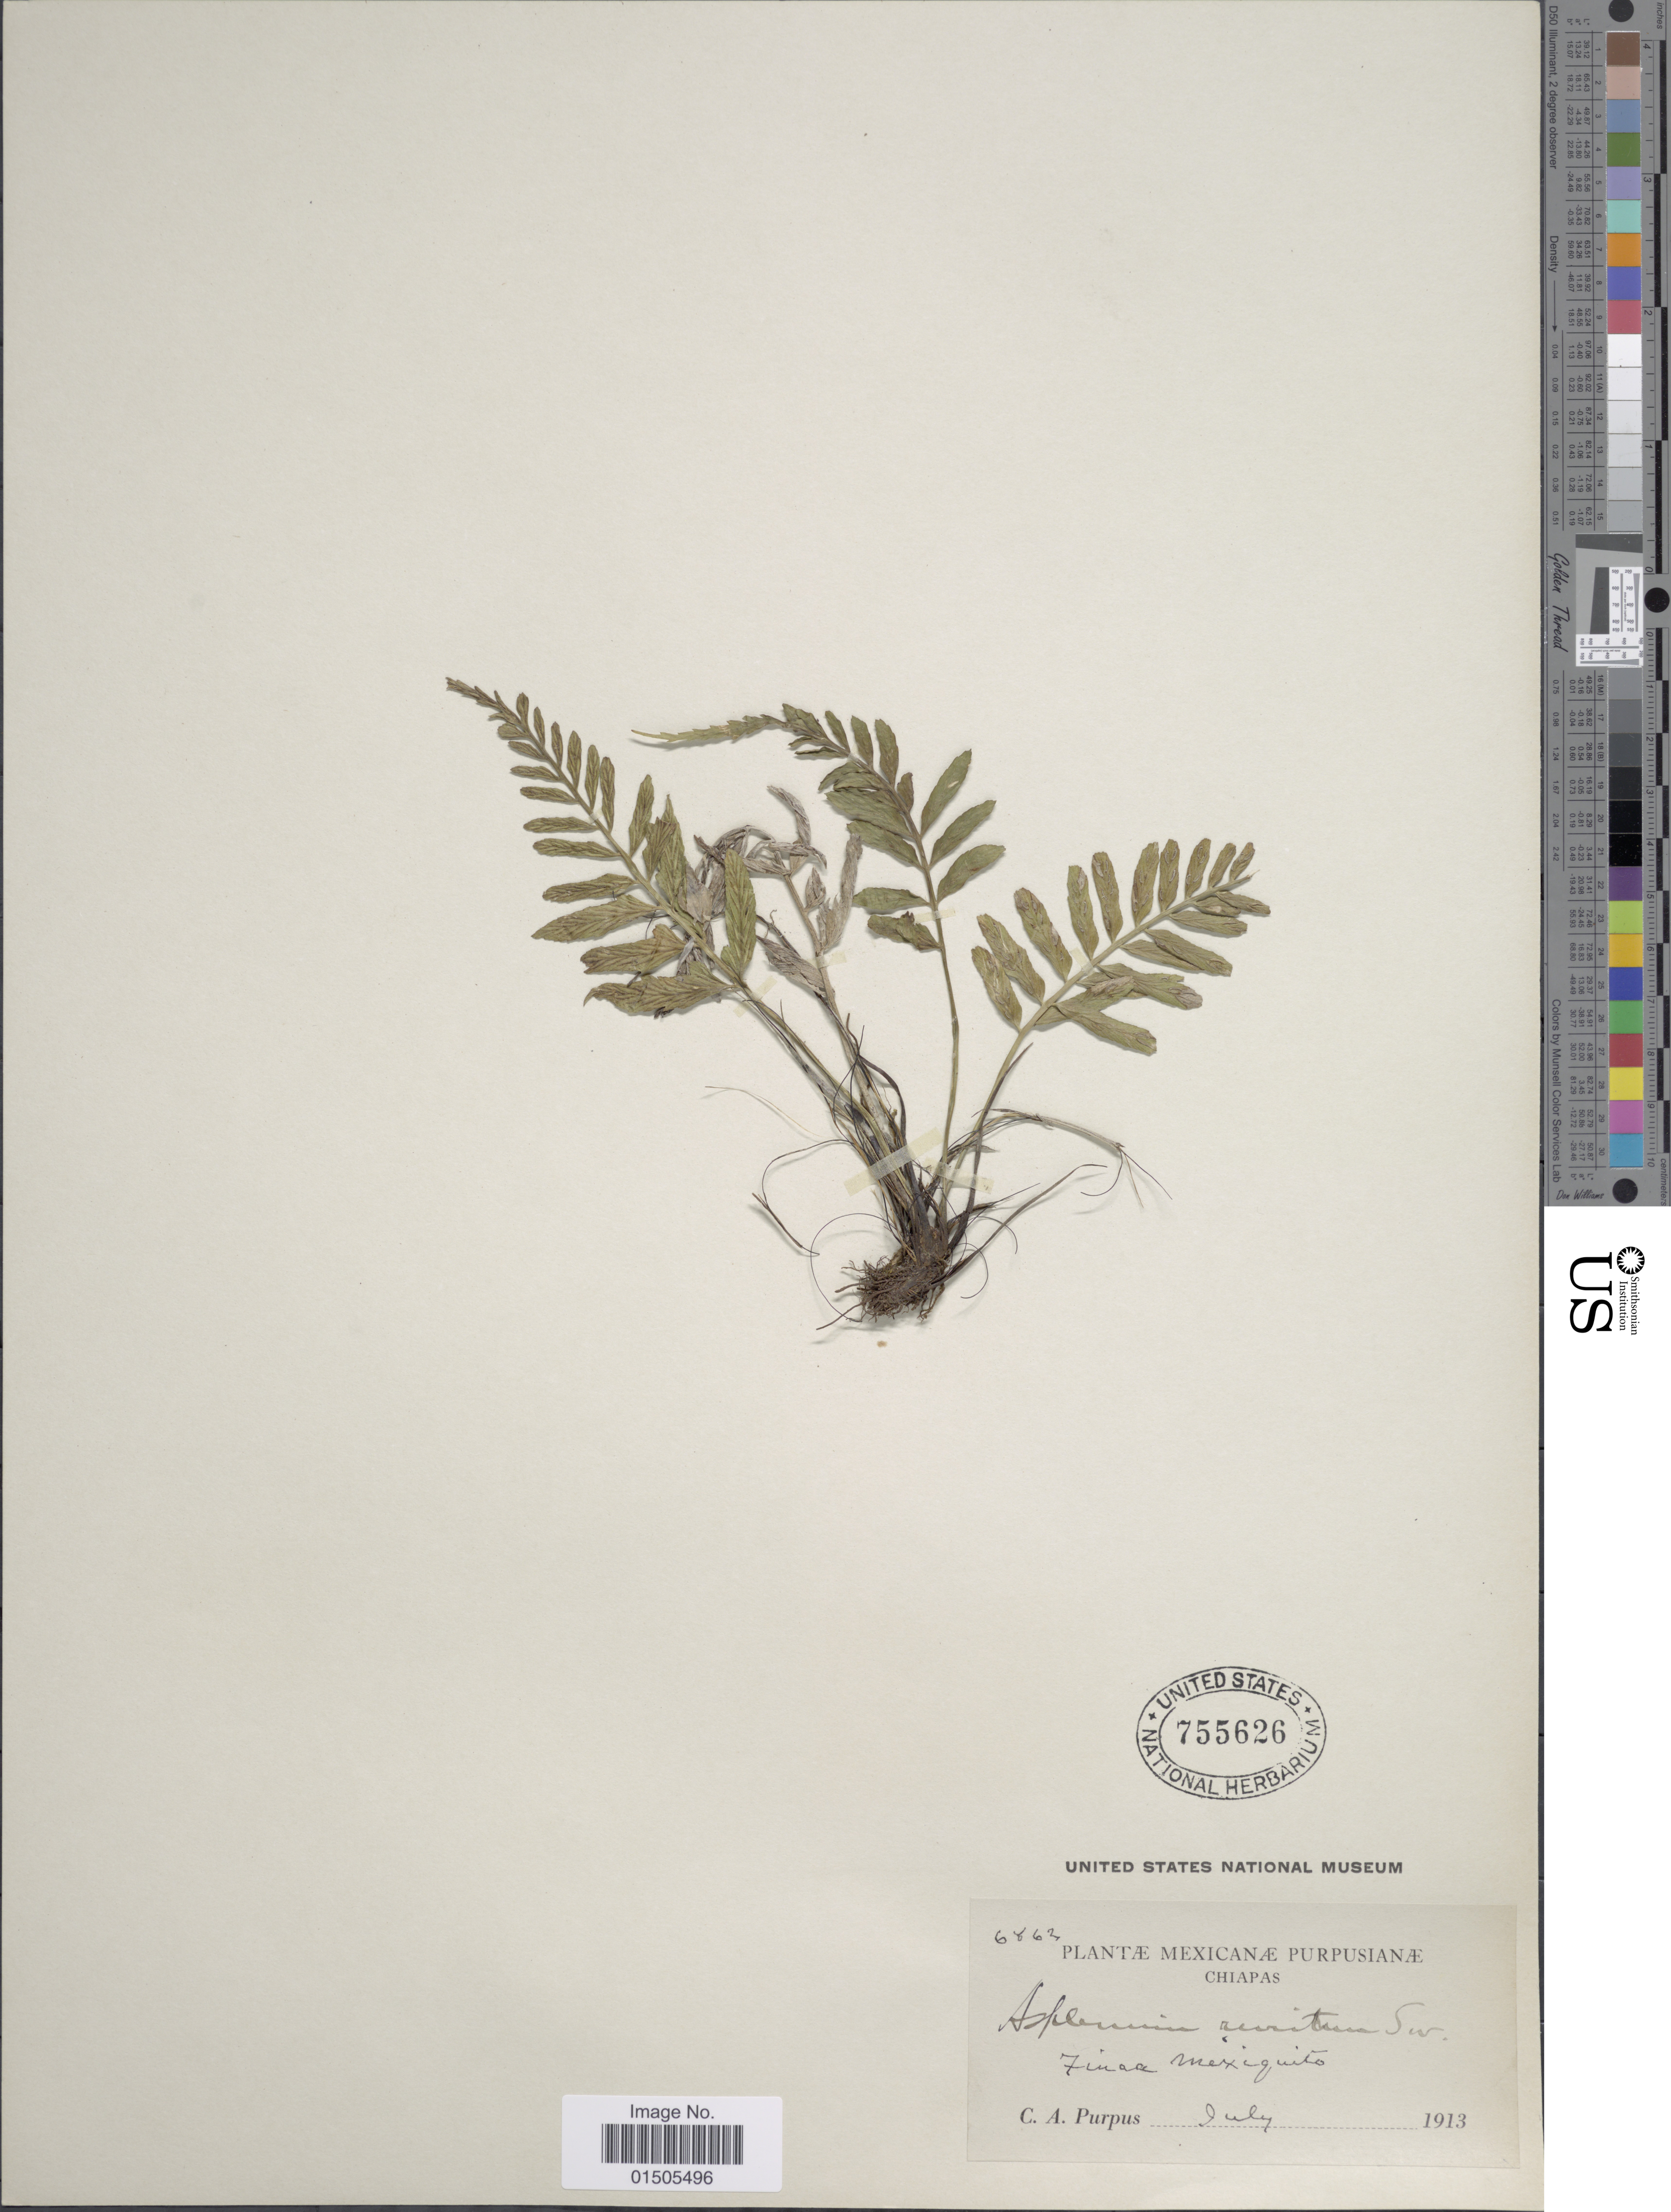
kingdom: Plantae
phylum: Tracheophyta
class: Polypodiopsida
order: Polypodiales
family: Aspleniaceae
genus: Asplenium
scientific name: Asplenium auritum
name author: Sw.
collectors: C. A. Purpus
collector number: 6863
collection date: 1913-07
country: Mexico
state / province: Chiapas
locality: Finca Mexiquito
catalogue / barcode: US 755626